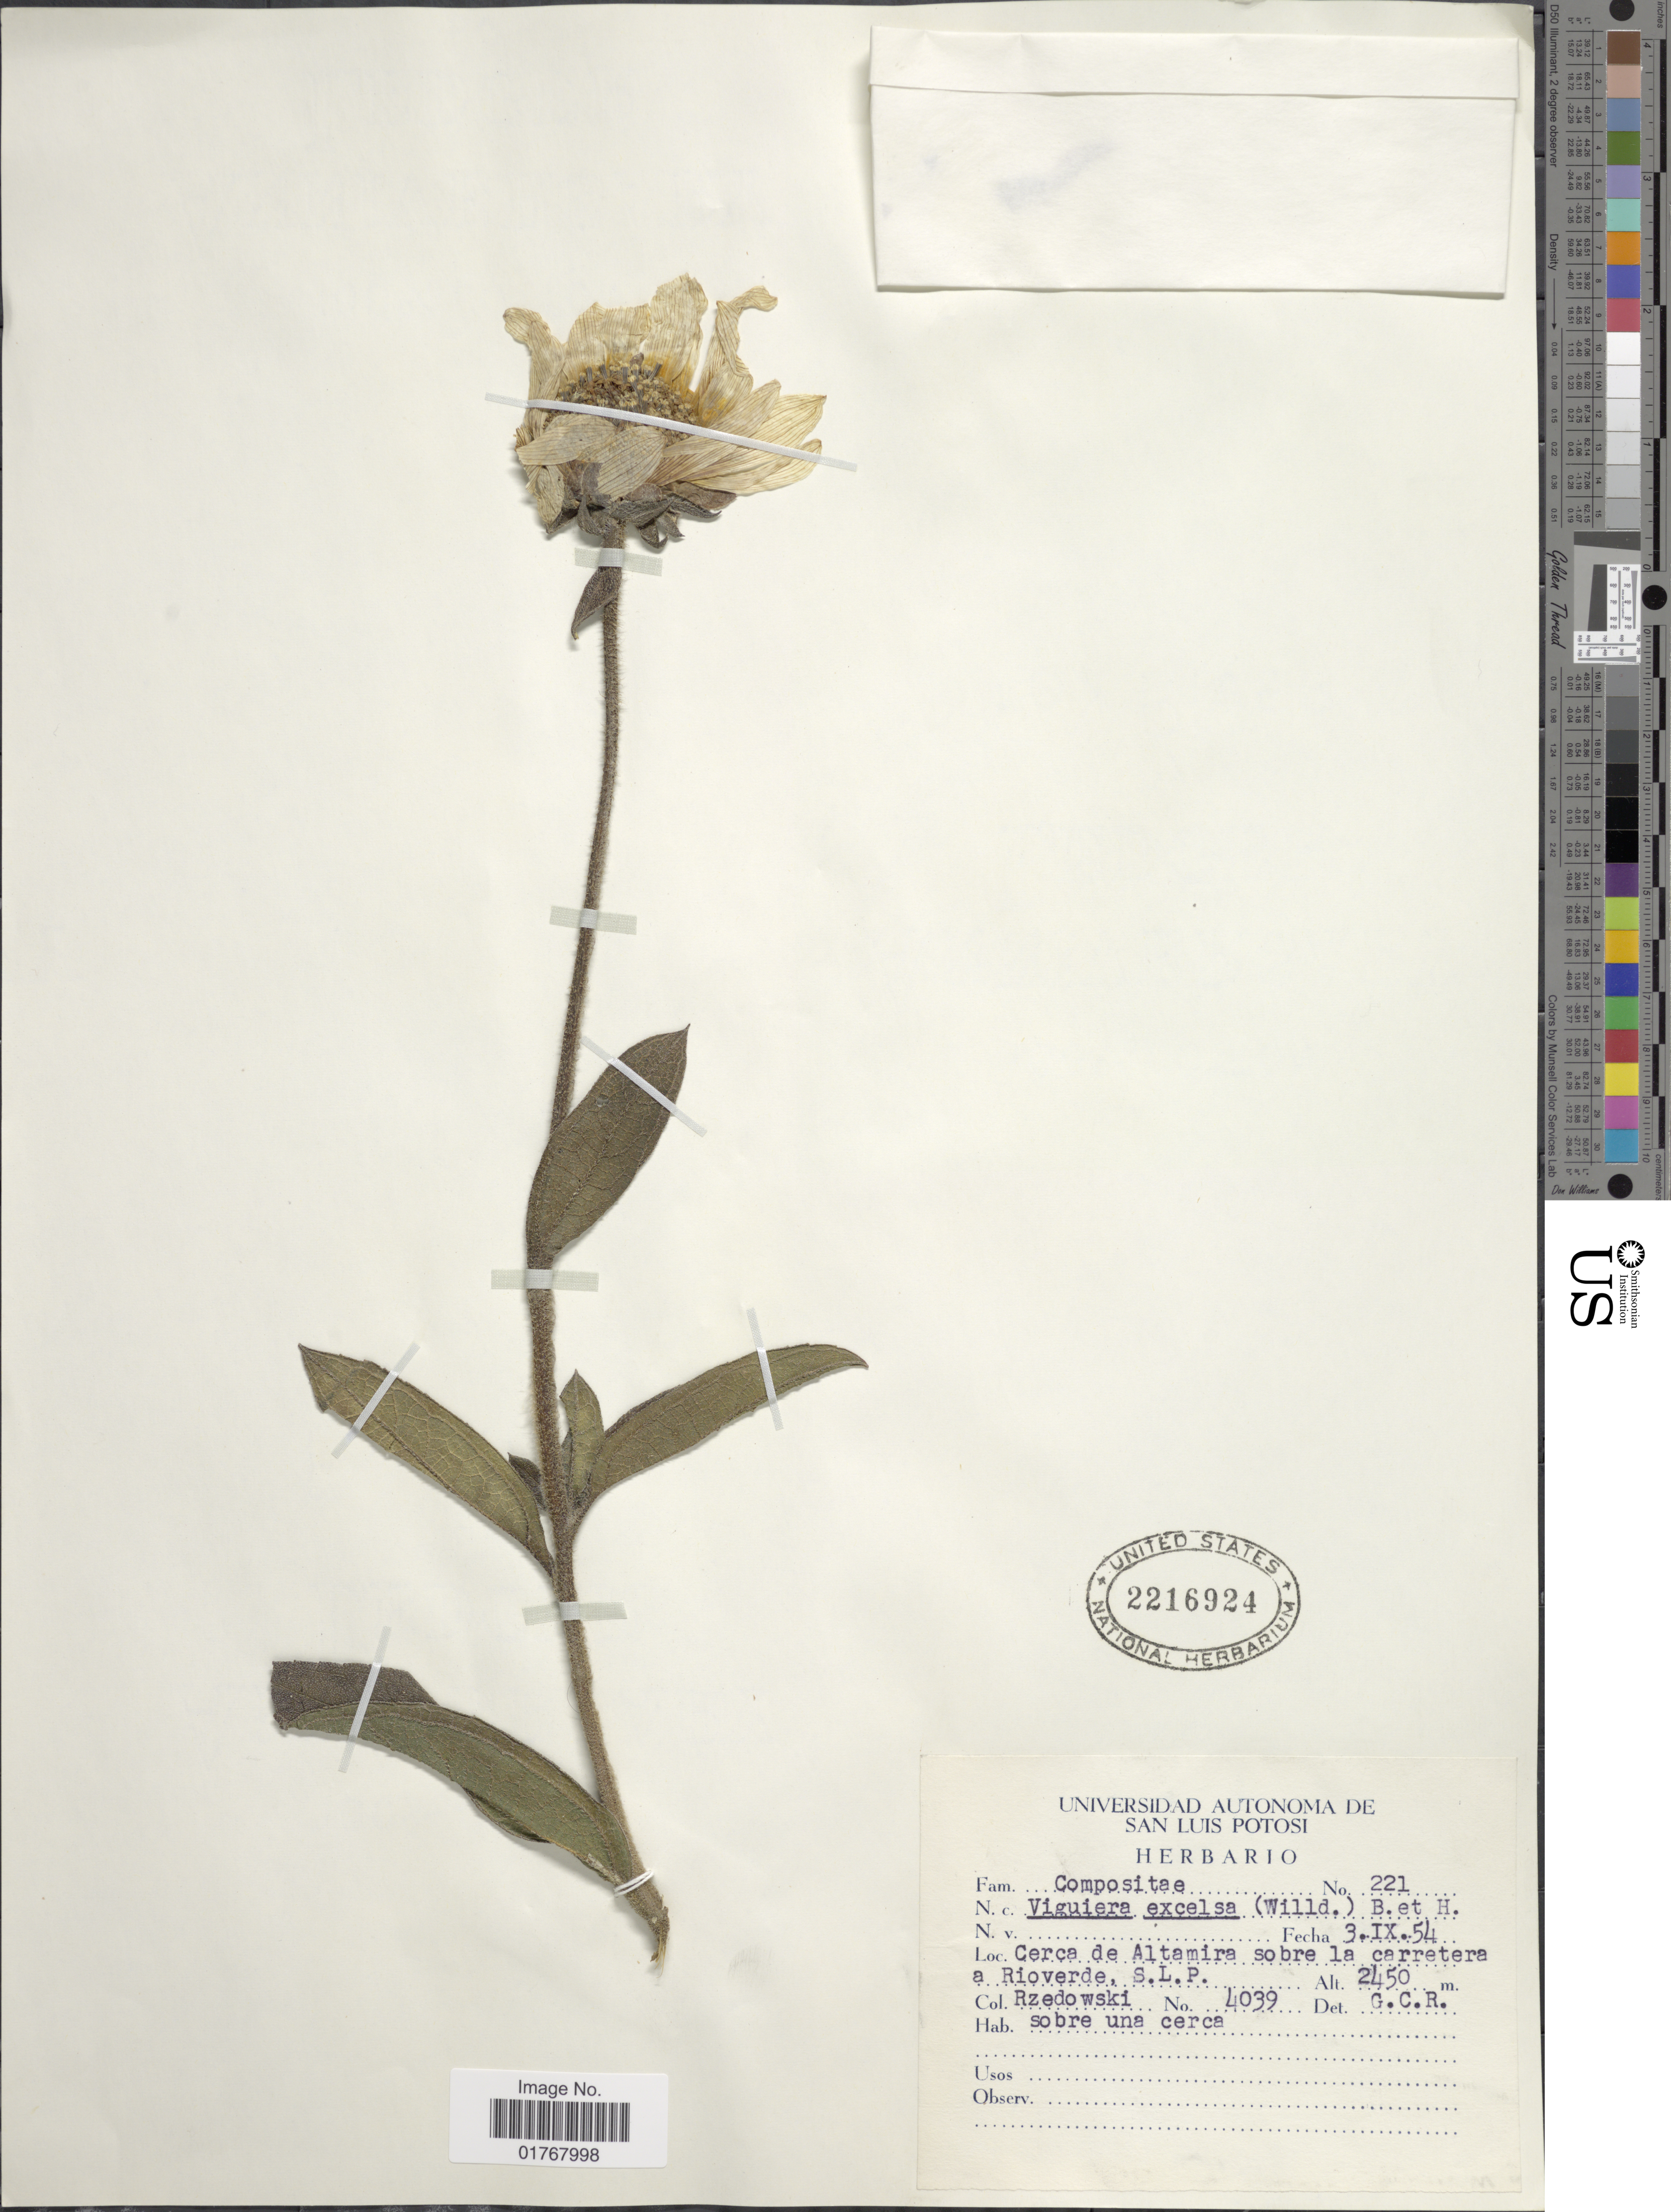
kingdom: Plantae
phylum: Tracheophyta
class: Magnoliopsida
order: Asterales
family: Asteraceae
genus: Viguiera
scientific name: Viguiera excelsa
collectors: Rzedowski, --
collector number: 4039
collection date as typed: Transcribed d/m/y: 3/9/54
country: Mexico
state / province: San Luis Potosí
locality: Cerca de Altamira sobre la carretera a Rioverde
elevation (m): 2450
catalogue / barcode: US 2216924